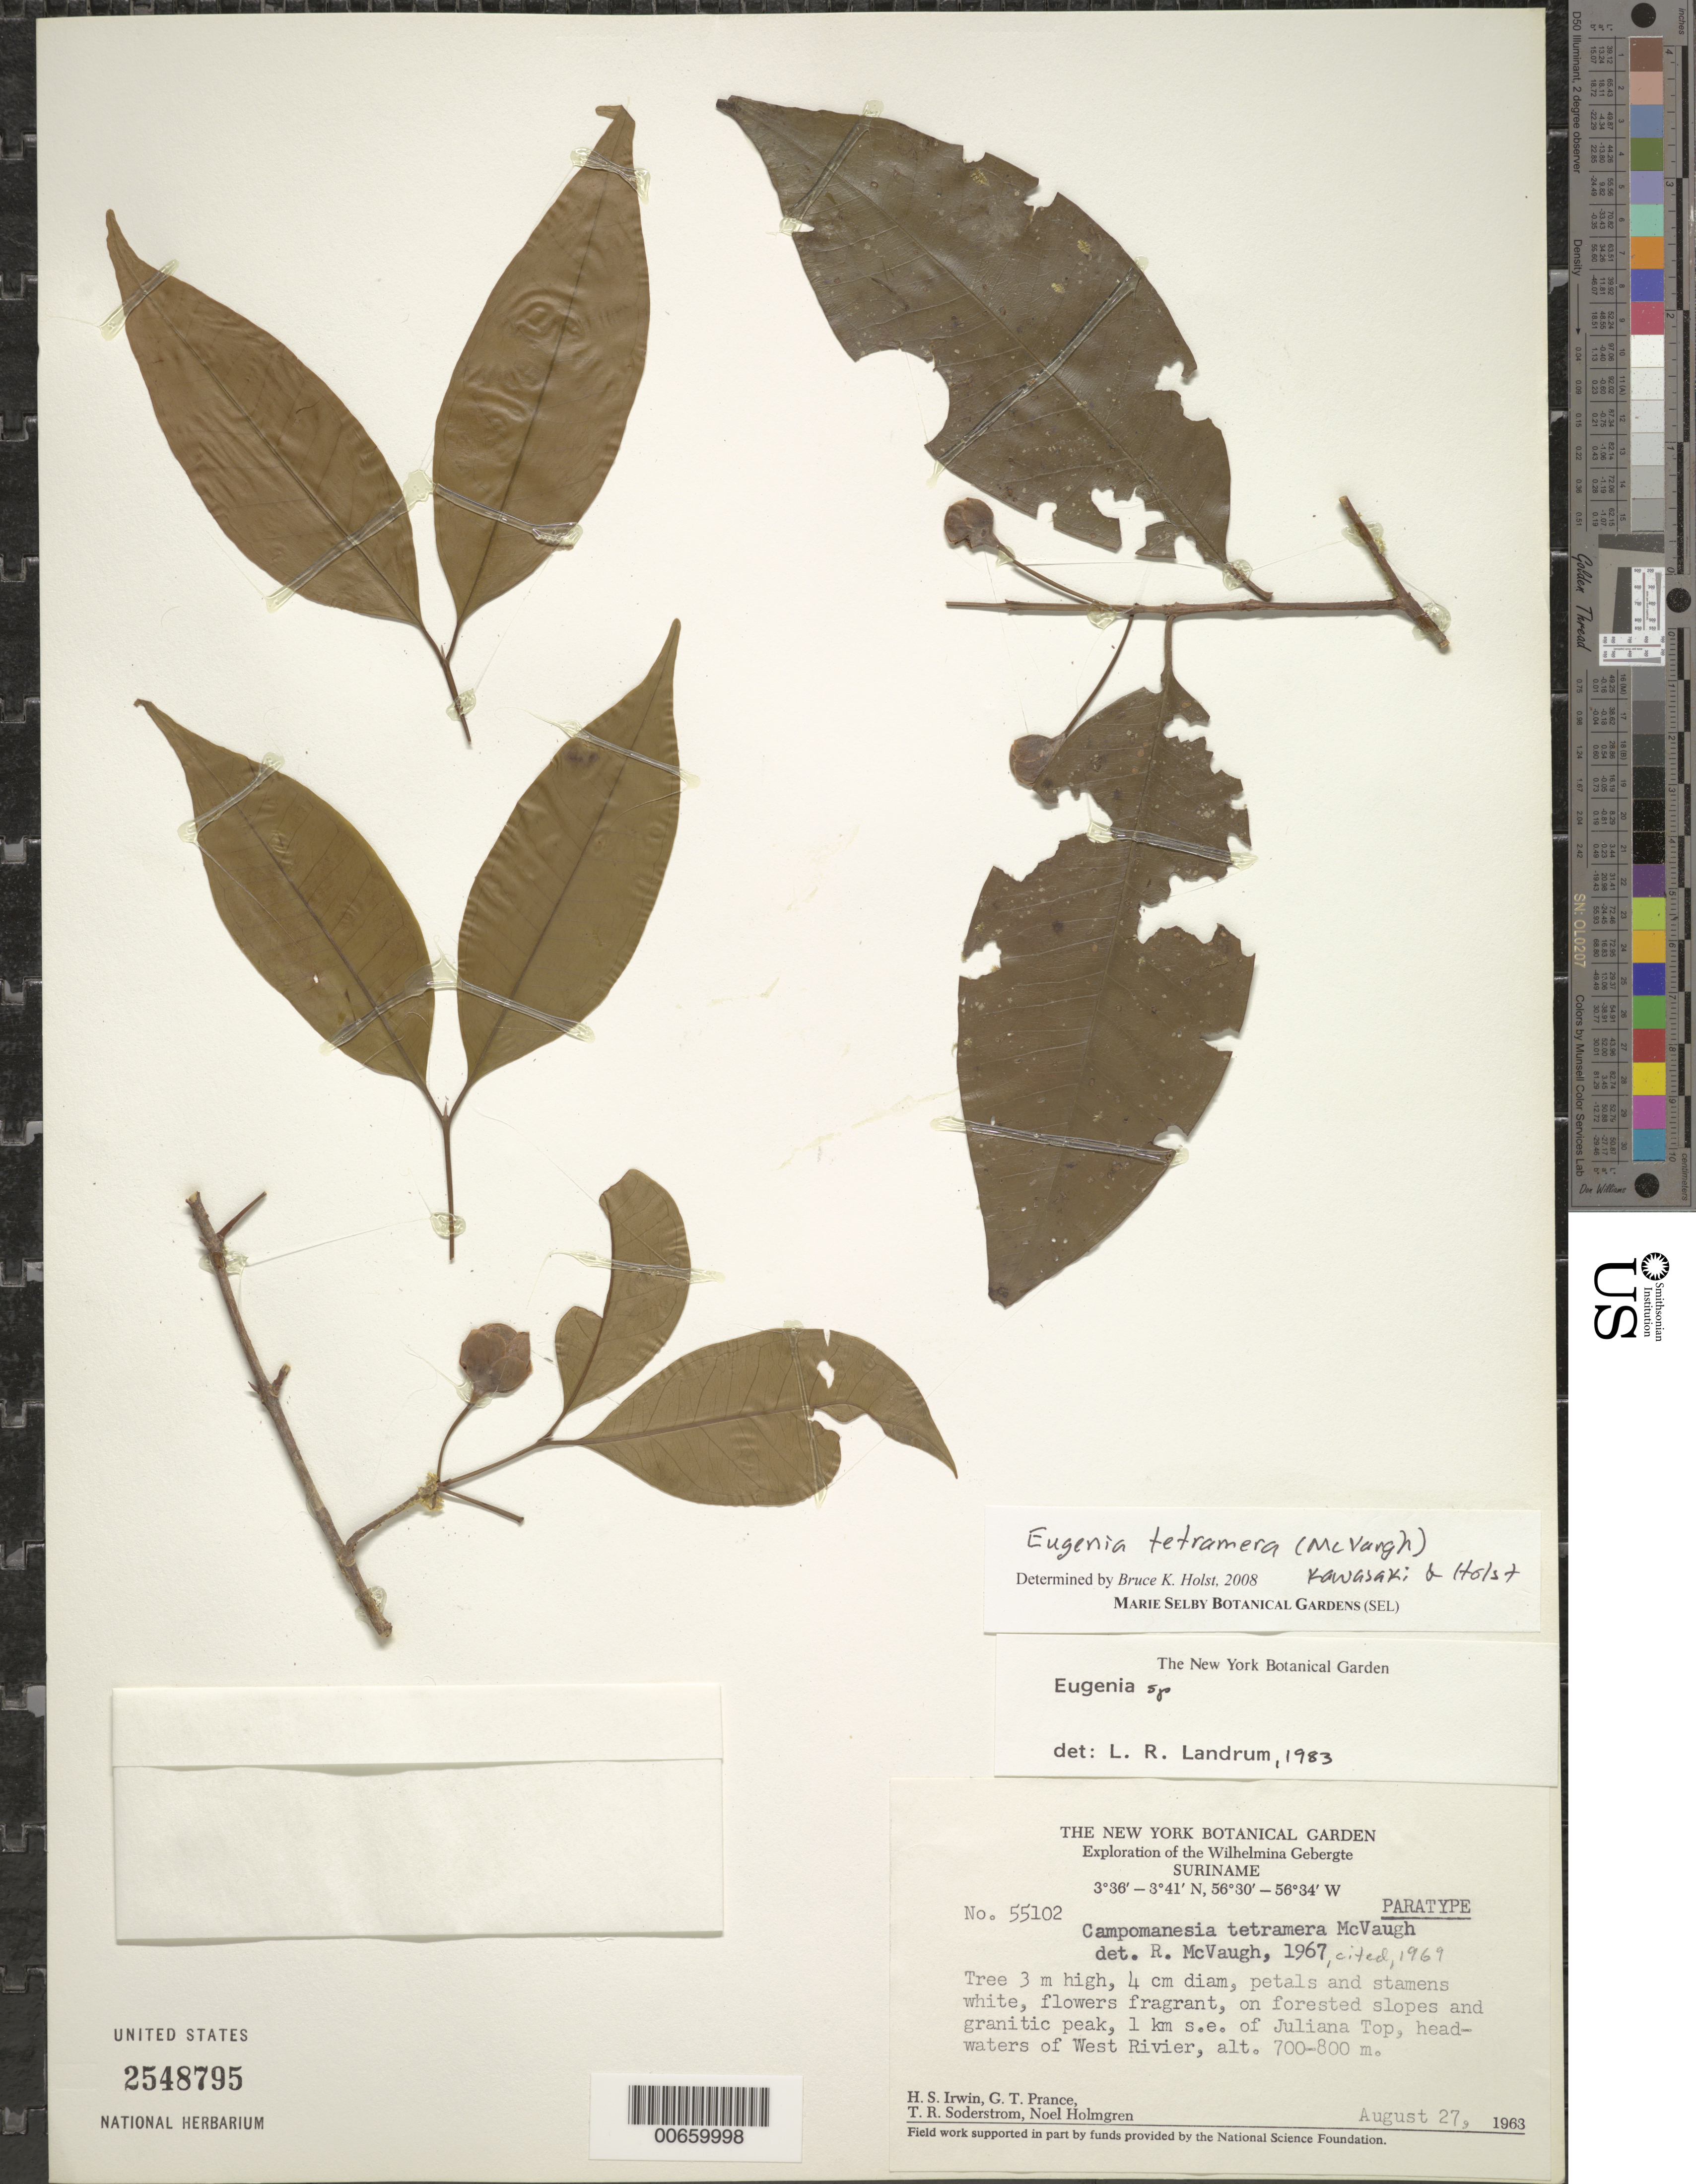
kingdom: Plantae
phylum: Tracheophyta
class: Magnoliopsida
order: Myrtales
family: Myrtaceae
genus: Eugenia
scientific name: Eugenia tetramera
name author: (McVaugh) M.L. Kawas. & B. Holst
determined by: Holst, Bruce K.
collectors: H. Irwin, G. T. Prance, T. R. Soderstrom & N. H. Holmgren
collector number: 55102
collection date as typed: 27-Aug-63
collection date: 1963-08-27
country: Suriname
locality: Juliana Top, 1 km SE of, near headwaters of West River, Wilhelmina Gebergte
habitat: Forested slopes and granitic peak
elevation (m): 700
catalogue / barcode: US 2548795-2